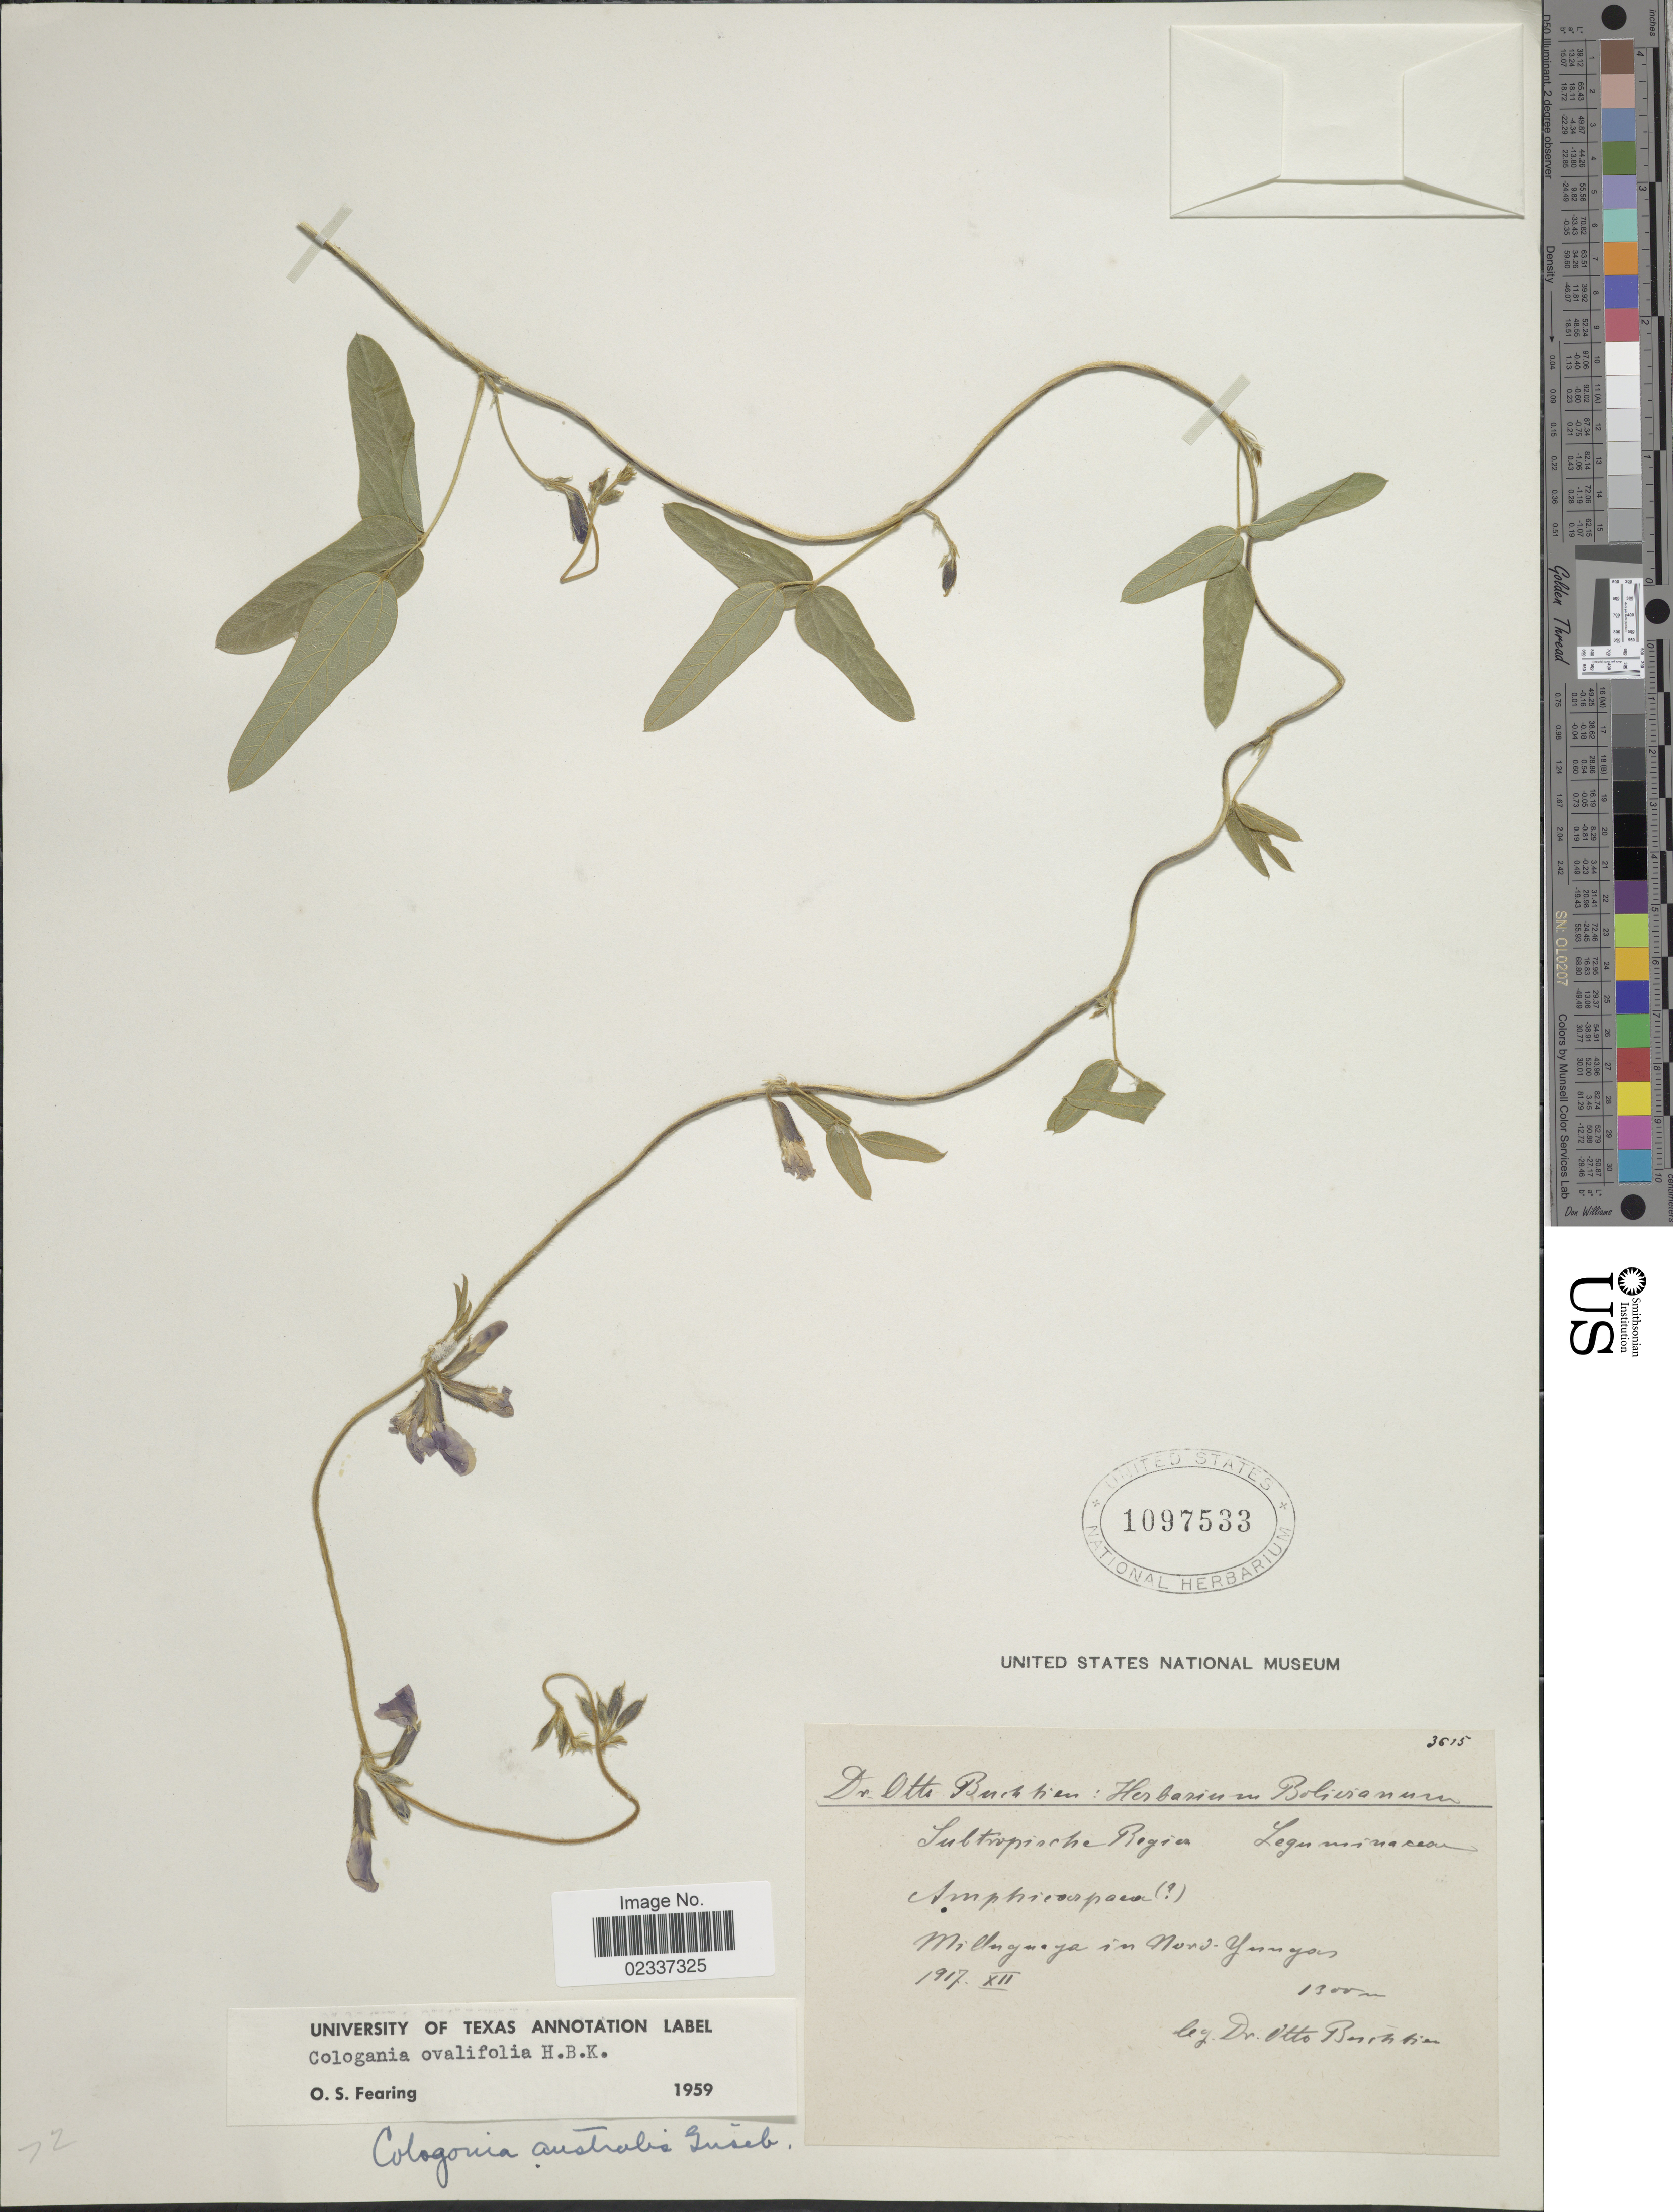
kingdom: Plantae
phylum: Tracheophyta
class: Magnoliopsida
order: Fabales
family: Fabaceae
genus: Cologania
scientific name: Cologania broussonetii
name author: (Balb.) DC.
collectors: O. Buchtien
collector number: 3615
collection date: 1917-12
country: Bolivia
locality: Millaguagu in Nord-Yungas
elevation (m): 1300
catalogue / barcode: US 1097533